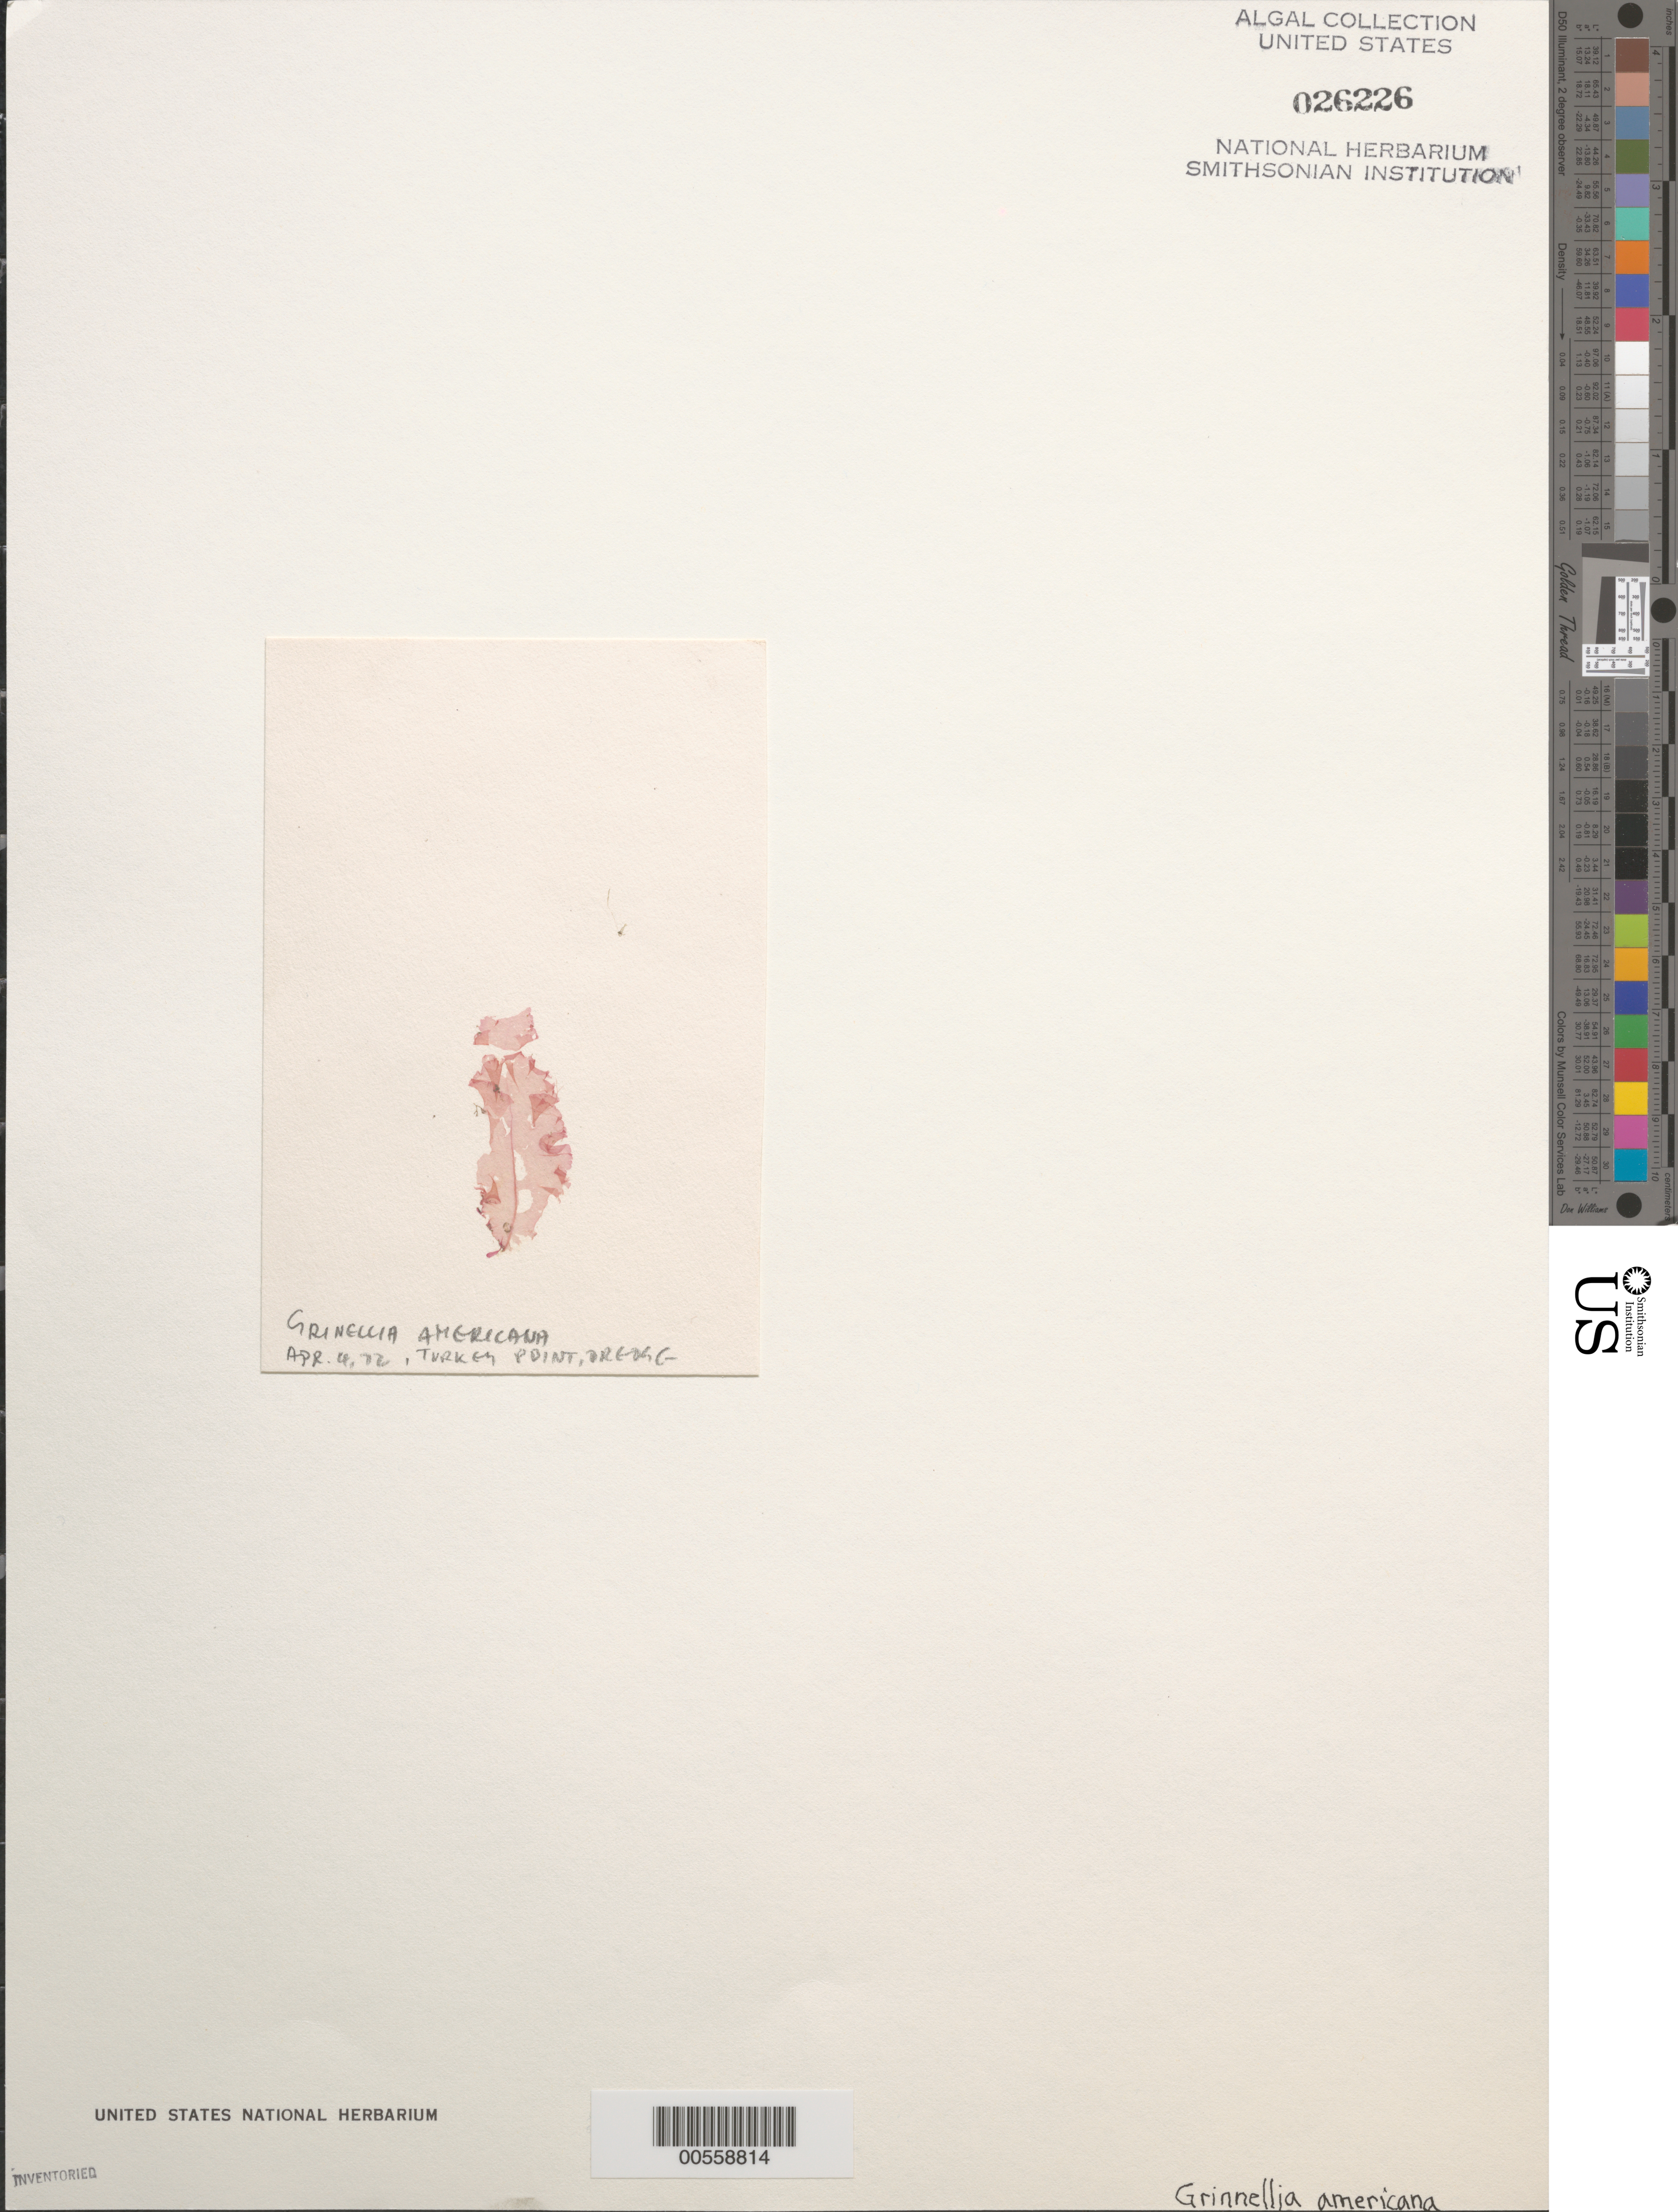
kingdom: Plantae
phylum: Rhodophyta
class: Florideophyceae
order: Ceramiales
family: Delesseriaceae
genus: Grinnellia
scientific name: Grinnellia americana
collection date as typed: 04 Apr 1972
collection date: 1972-04-04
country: United States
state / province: Florida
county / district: Franklin County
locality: Turkey Point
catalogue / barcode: US 26226